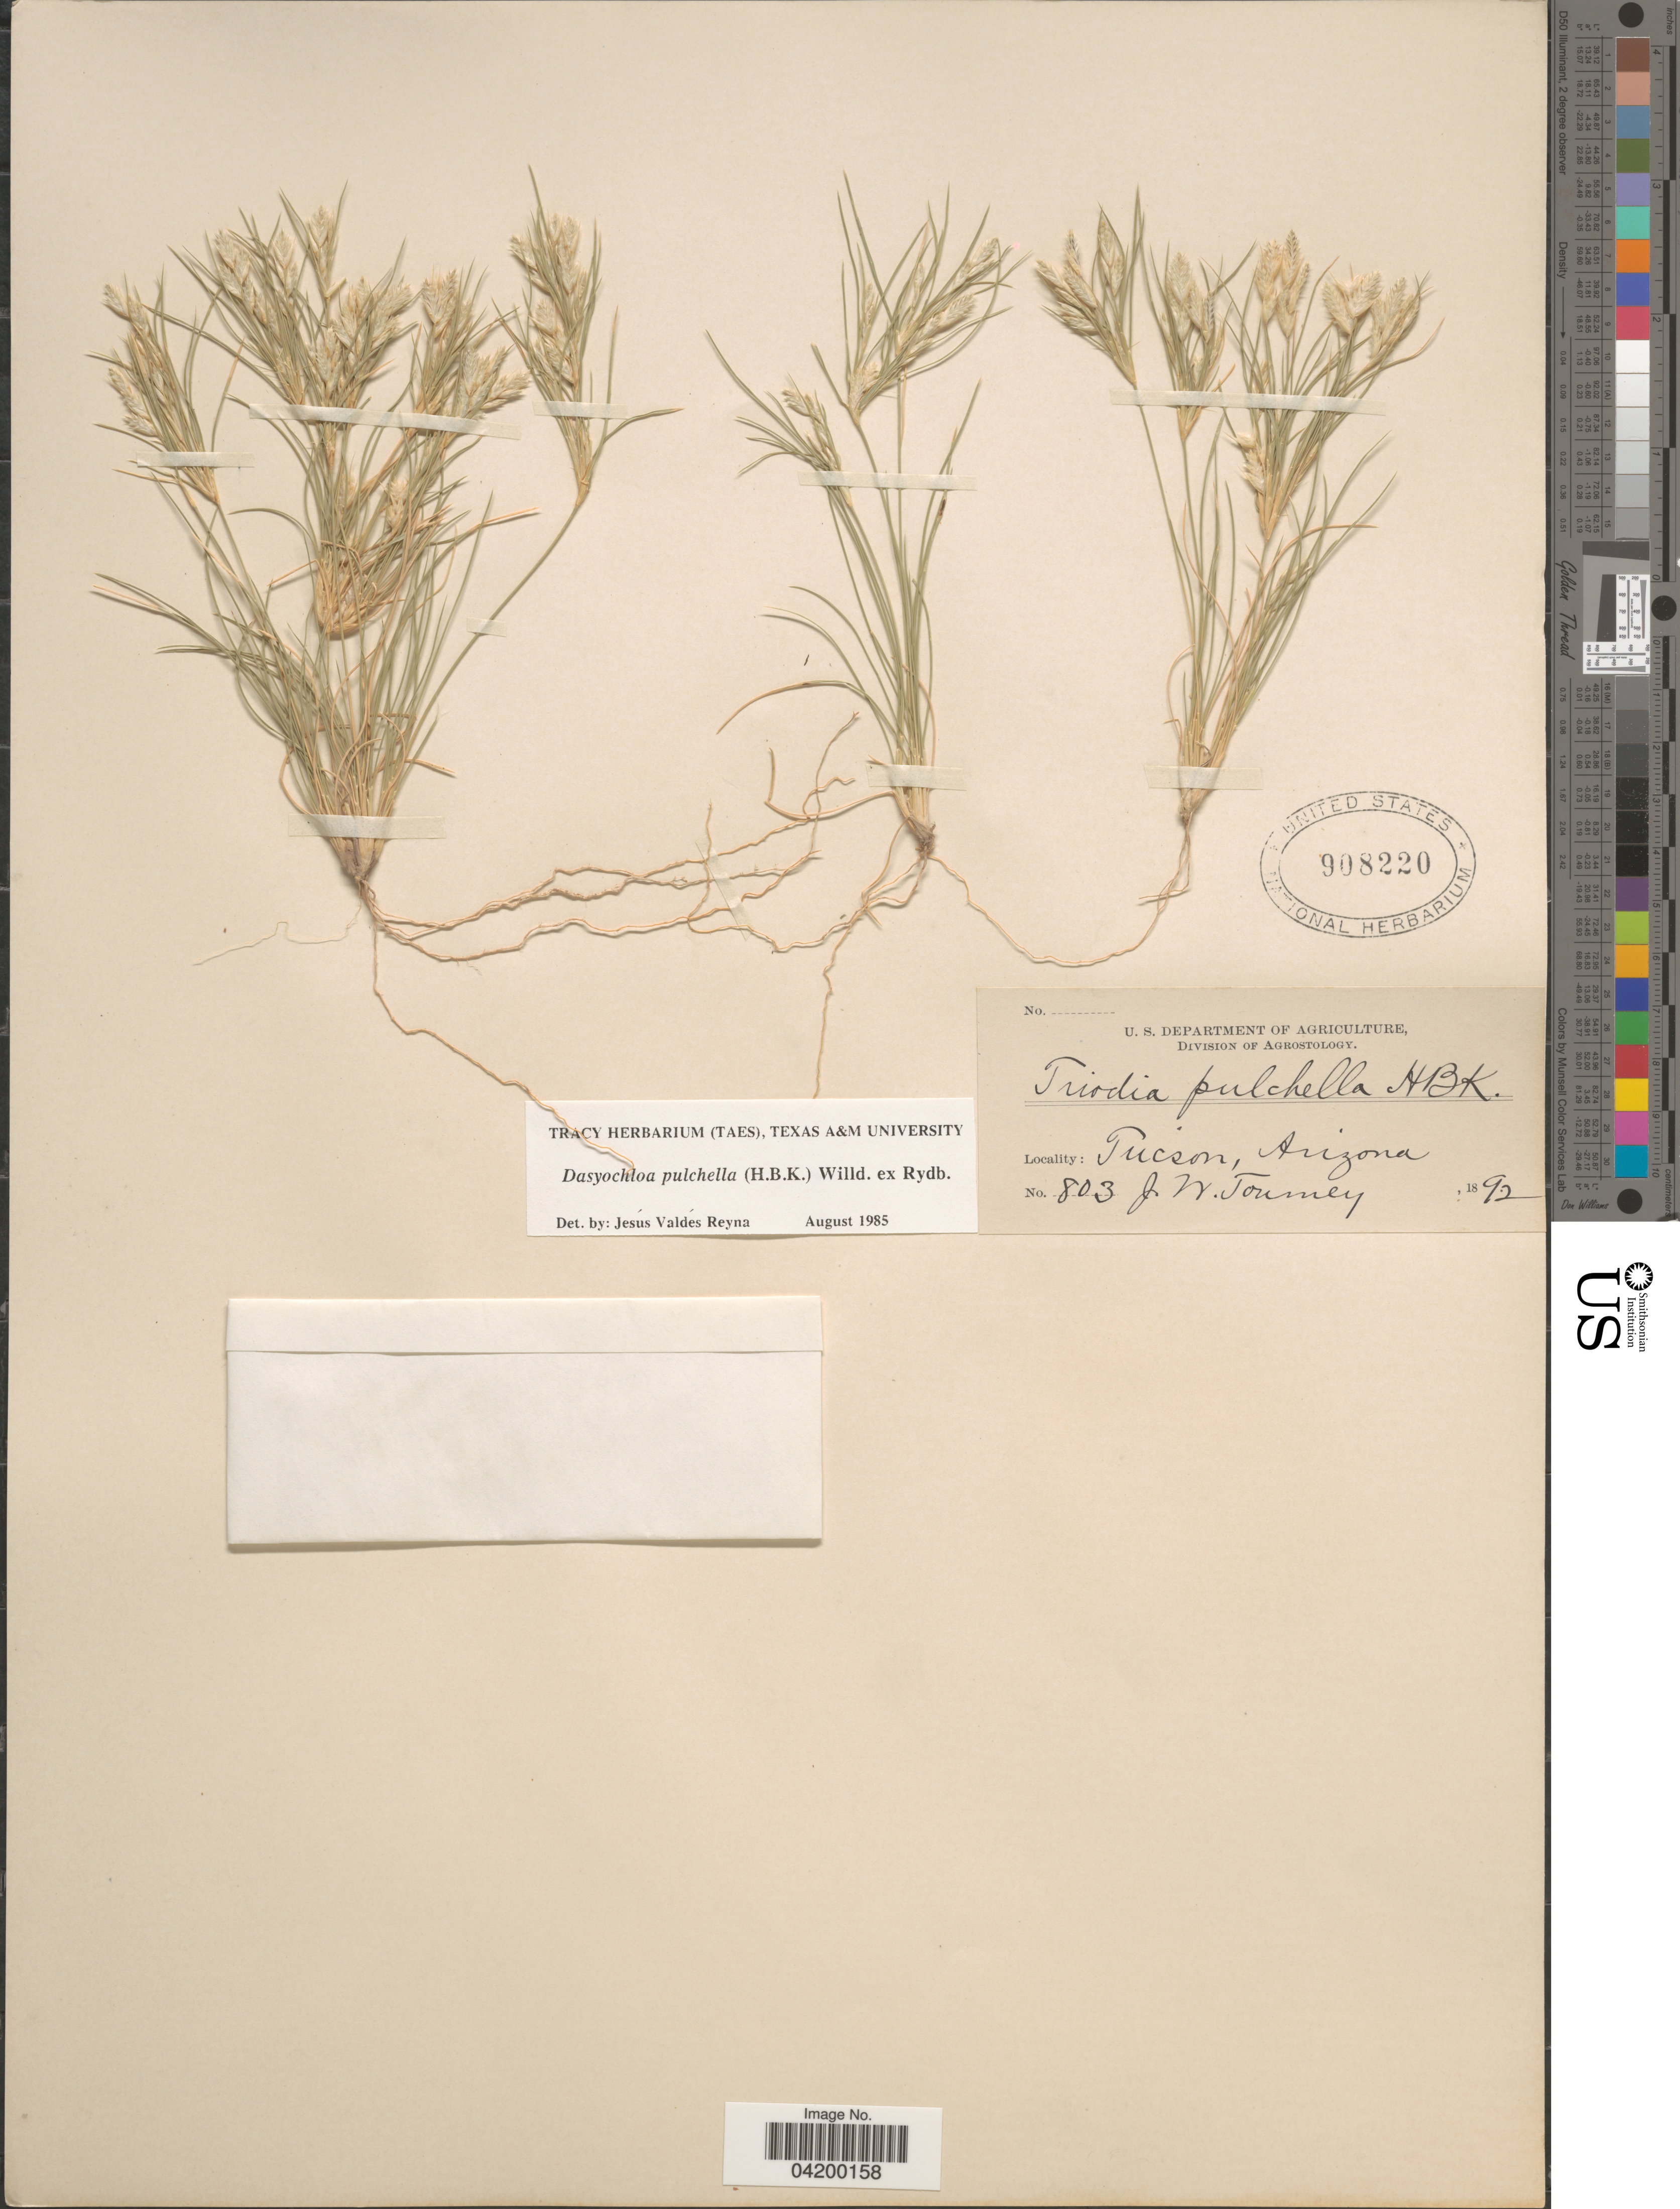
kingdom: Plantae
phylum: Tracheophyta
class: Liliopsida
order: Poales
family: Poaceae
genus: Dasyochloa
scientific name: Dasyochloa pulchella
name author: (Kunth) Willd. ex Rydb.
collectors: J. W. Toumey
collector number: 803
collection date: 1892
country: United States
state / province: Arizona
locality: Tucson.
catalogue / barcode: US 908220